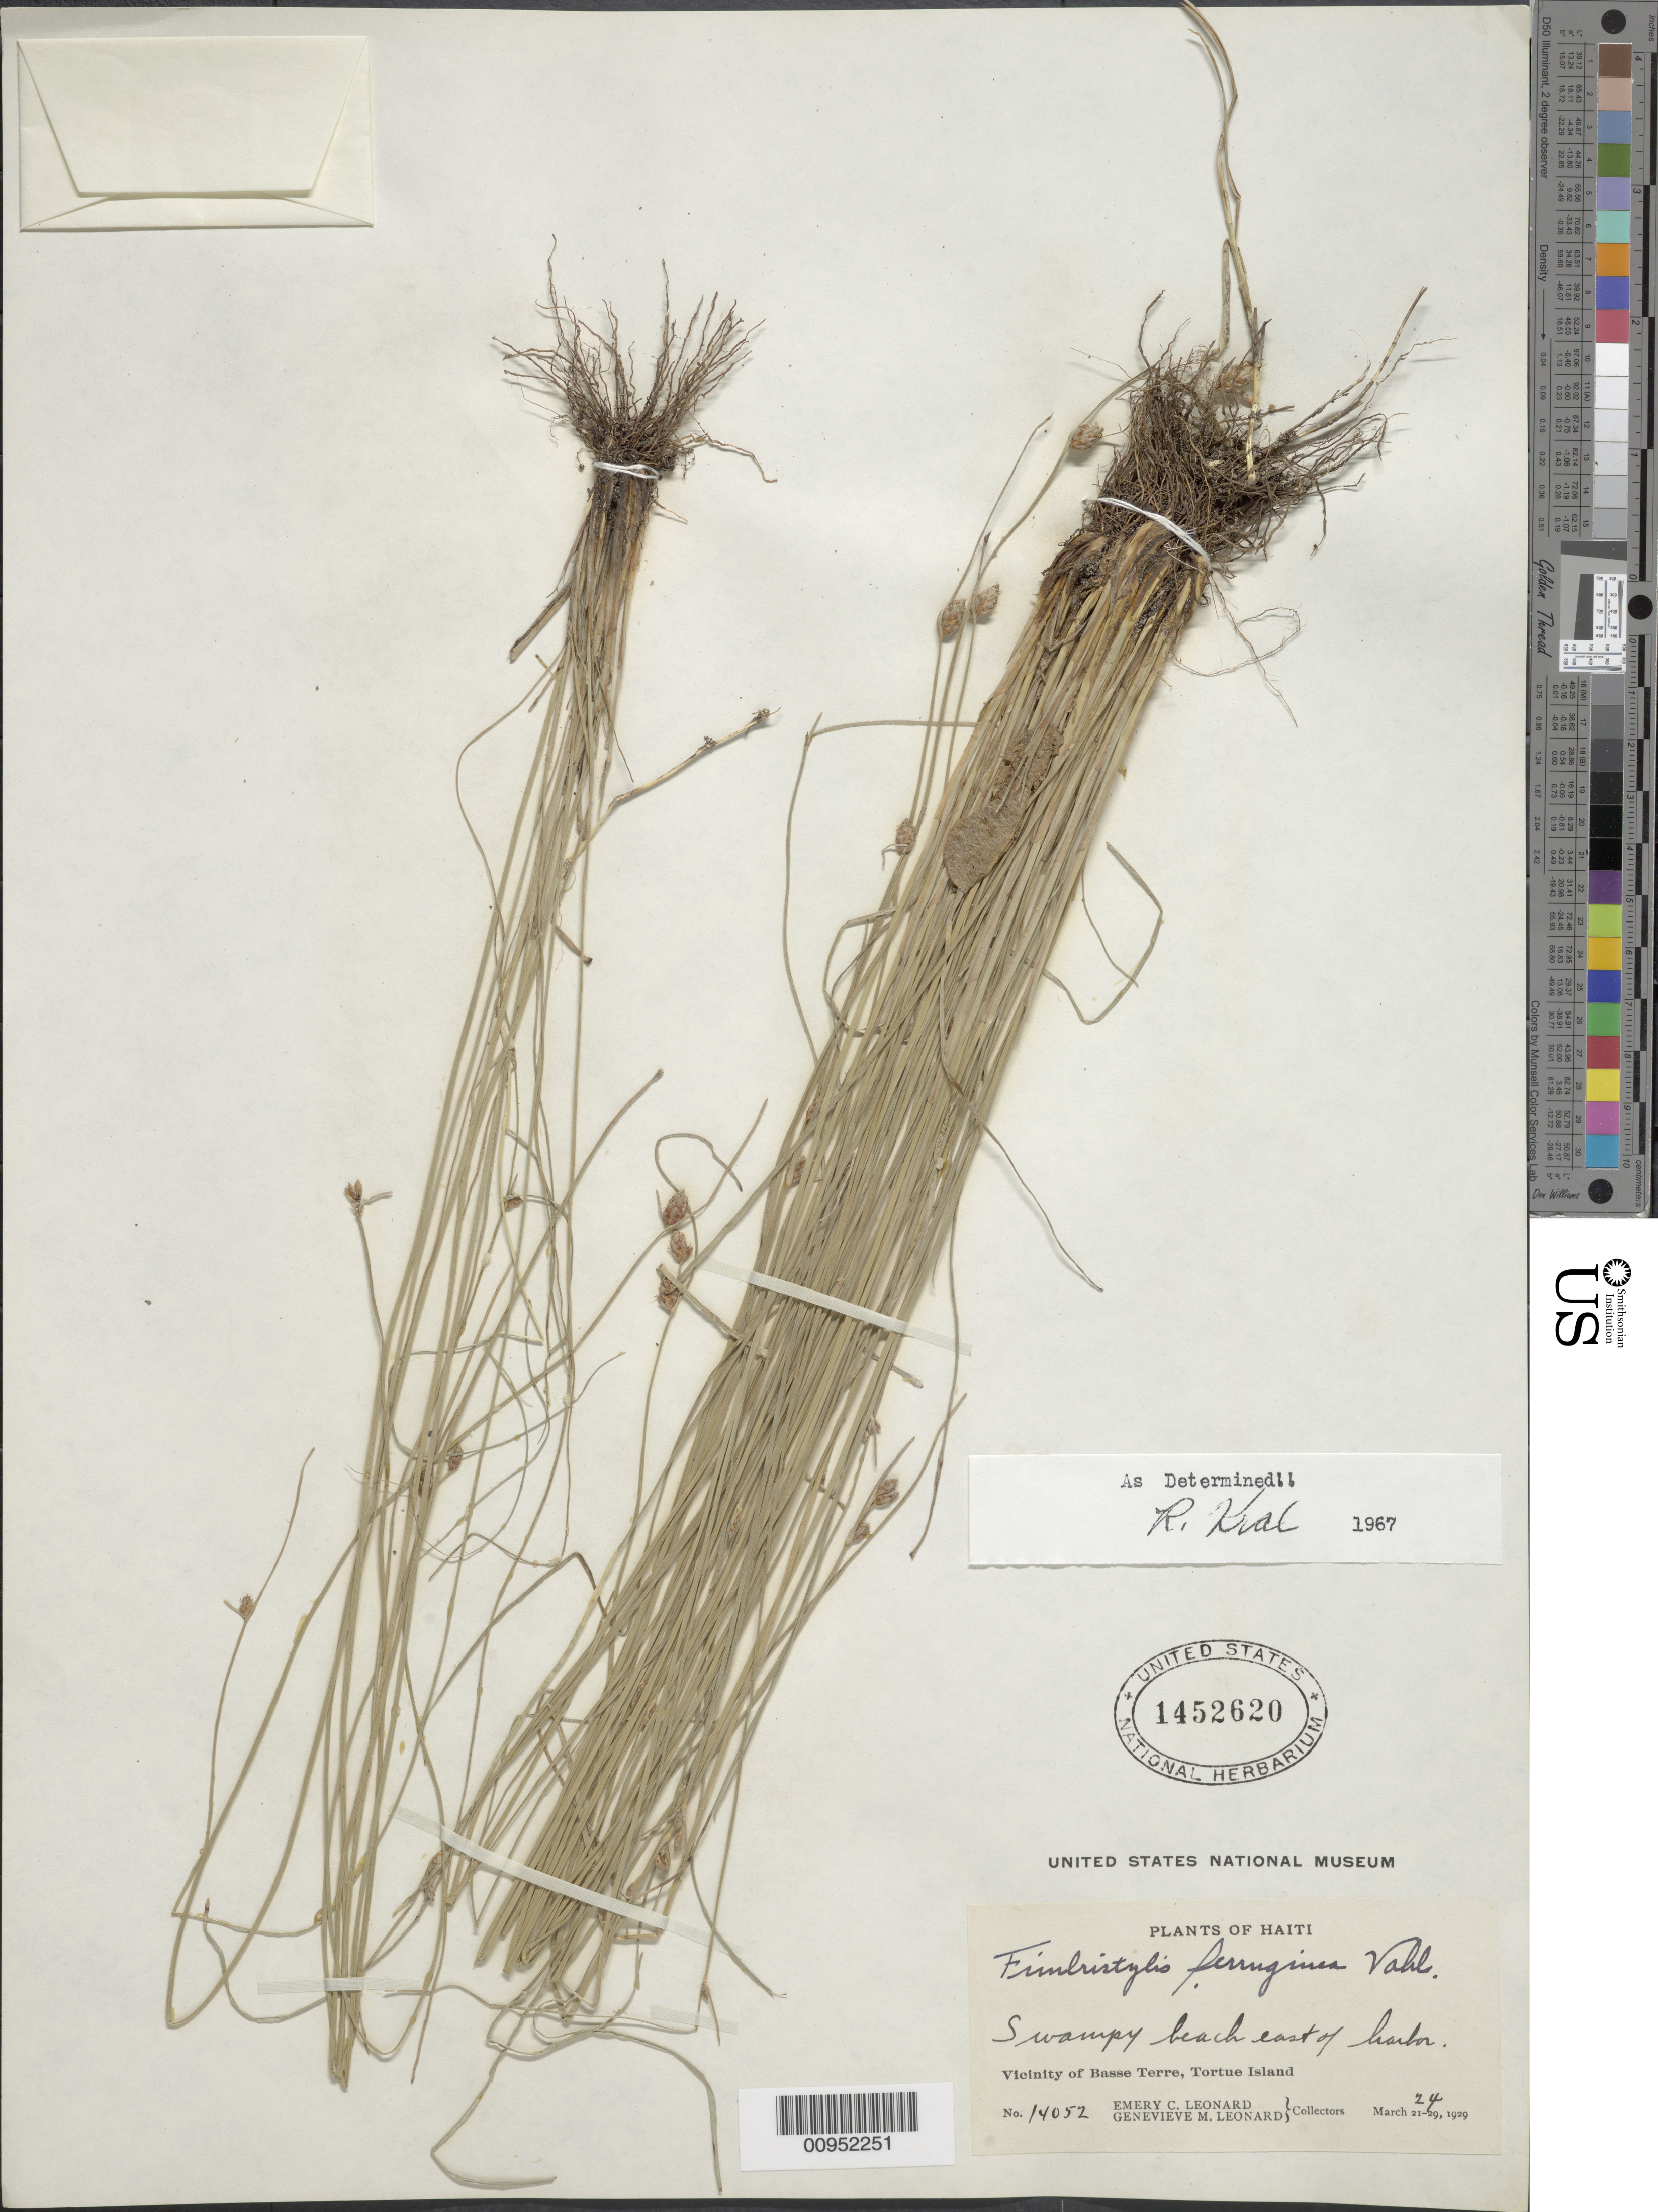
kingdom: Plantae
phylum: Tracheophyta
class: Liliopsida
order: Poales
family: Cyperaceae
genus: Fimbristylis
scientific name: Fimbristylis ferruginea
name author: (L.) Vahl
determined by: Kral, Robert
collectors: E. C. Leonard & G. M. Leonard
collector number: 14052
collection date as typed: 24 Mar 1929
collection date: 1929-03-24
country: Haiti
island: Tortue Island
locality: Vicinity of Basse Terre, swampy beach E of harbor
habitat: Marshy cane field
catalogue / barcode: US 1452620